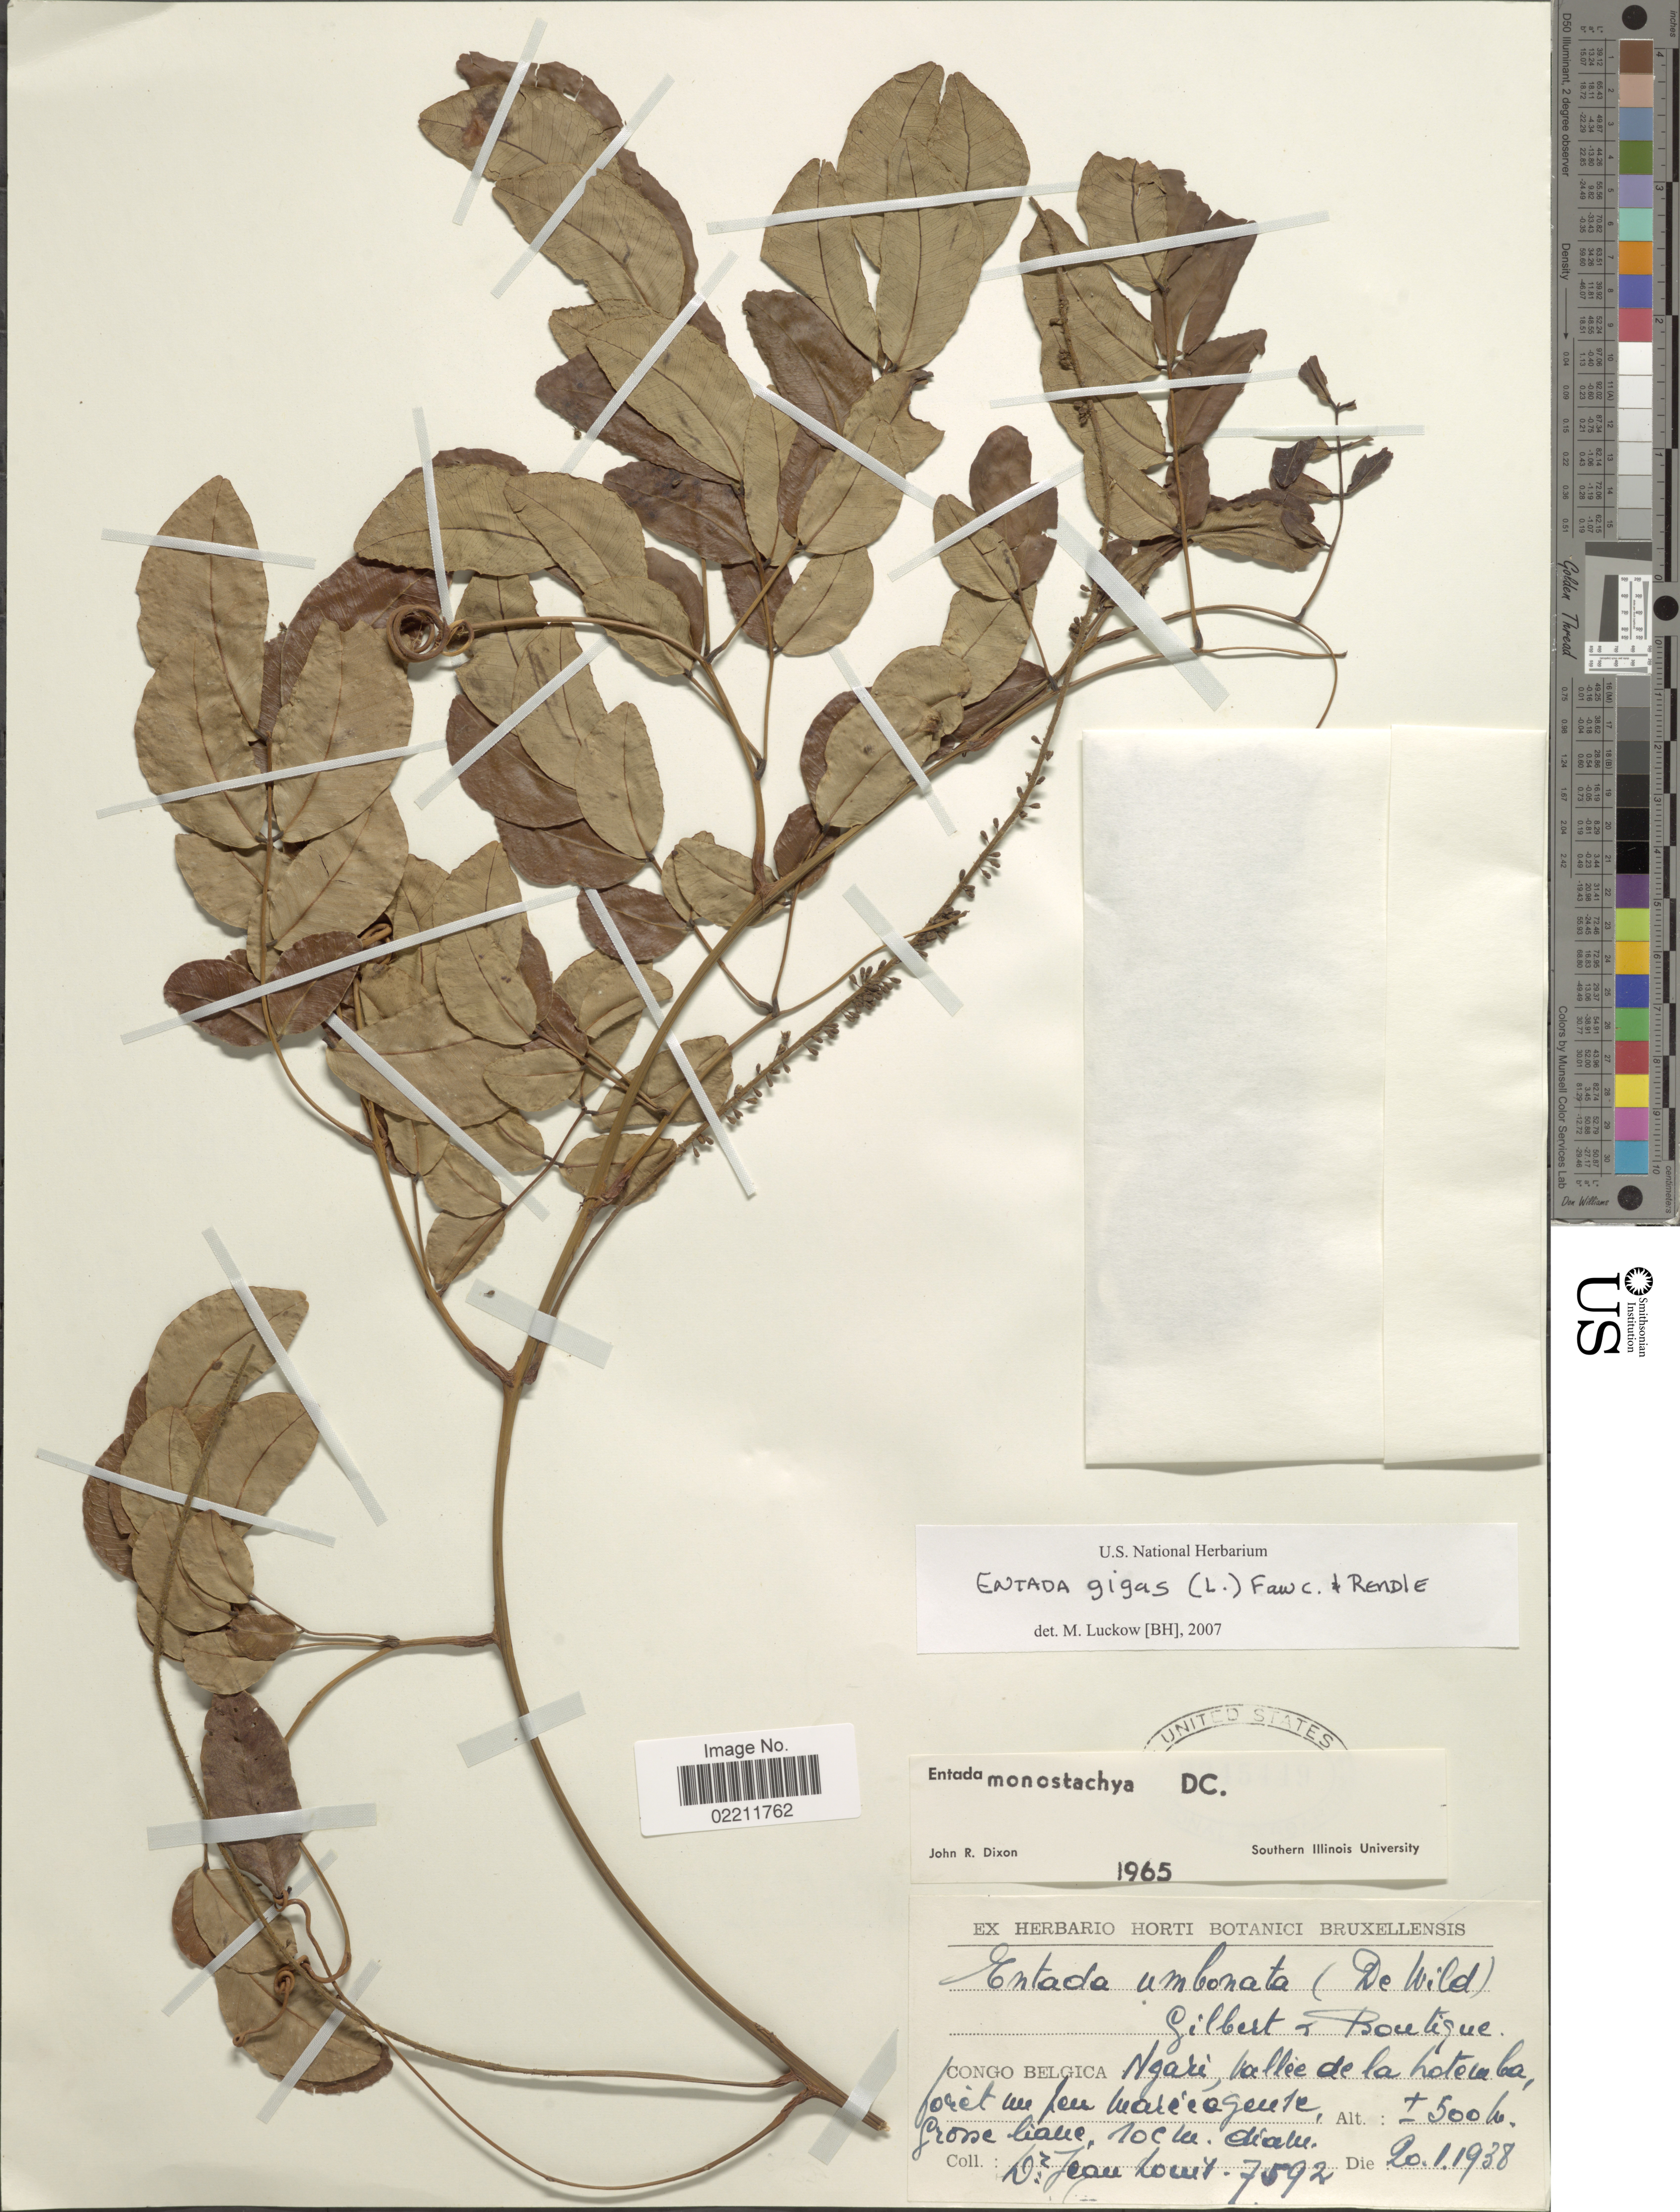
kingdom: Plantae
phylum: Tracheophyta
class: Magnoliopsida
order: Fabales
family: Fabaceae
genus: Entada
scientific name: Entada gigas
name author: (L.) Fawc. & Rendle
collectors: J. Louis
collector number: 7592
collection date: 1938-01-20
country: Congo, Democratic Republic of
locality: Congo Belgica: Ngari, Vallee de la Lotemba.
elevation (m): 500